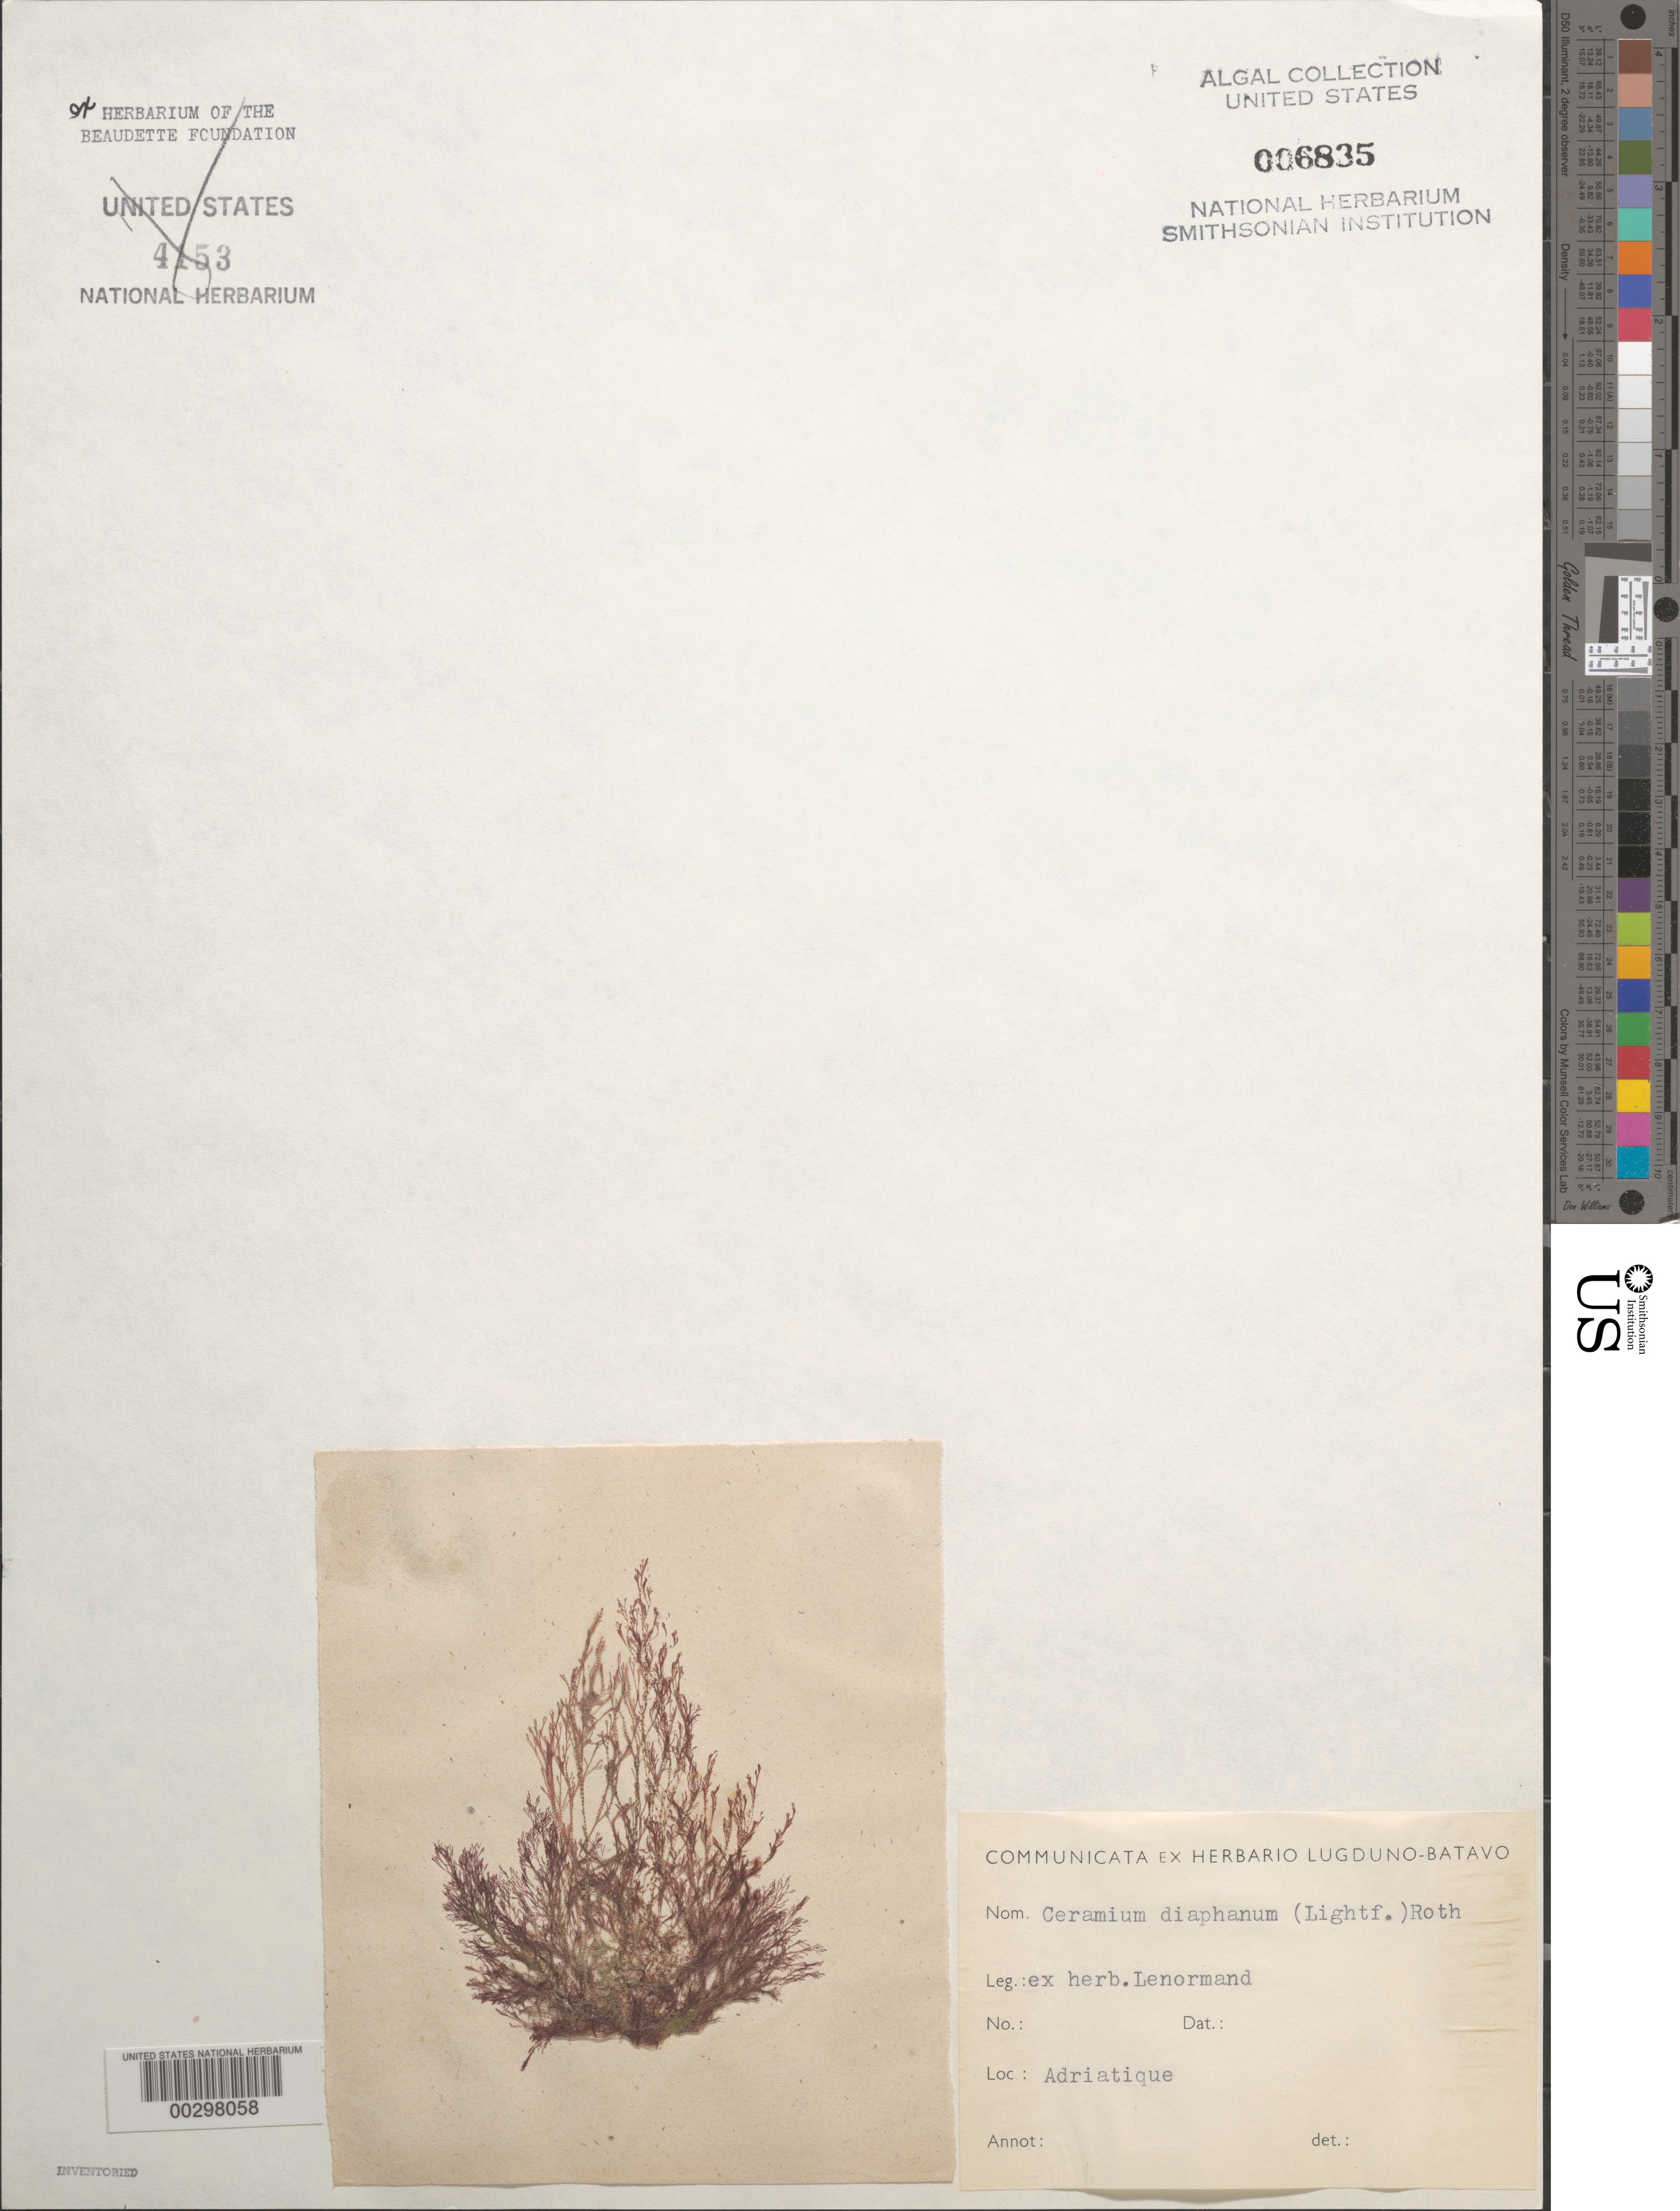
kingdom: Plantae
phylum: Rhodophyta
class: Florideophyceae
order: Ceramiales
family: Ceramiaceae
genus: Ceramium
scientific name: Ceramium diaphanum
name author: (Lightf.) Roth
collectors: S. Lenormand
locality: Adriatic Sea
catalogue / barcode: US 6835